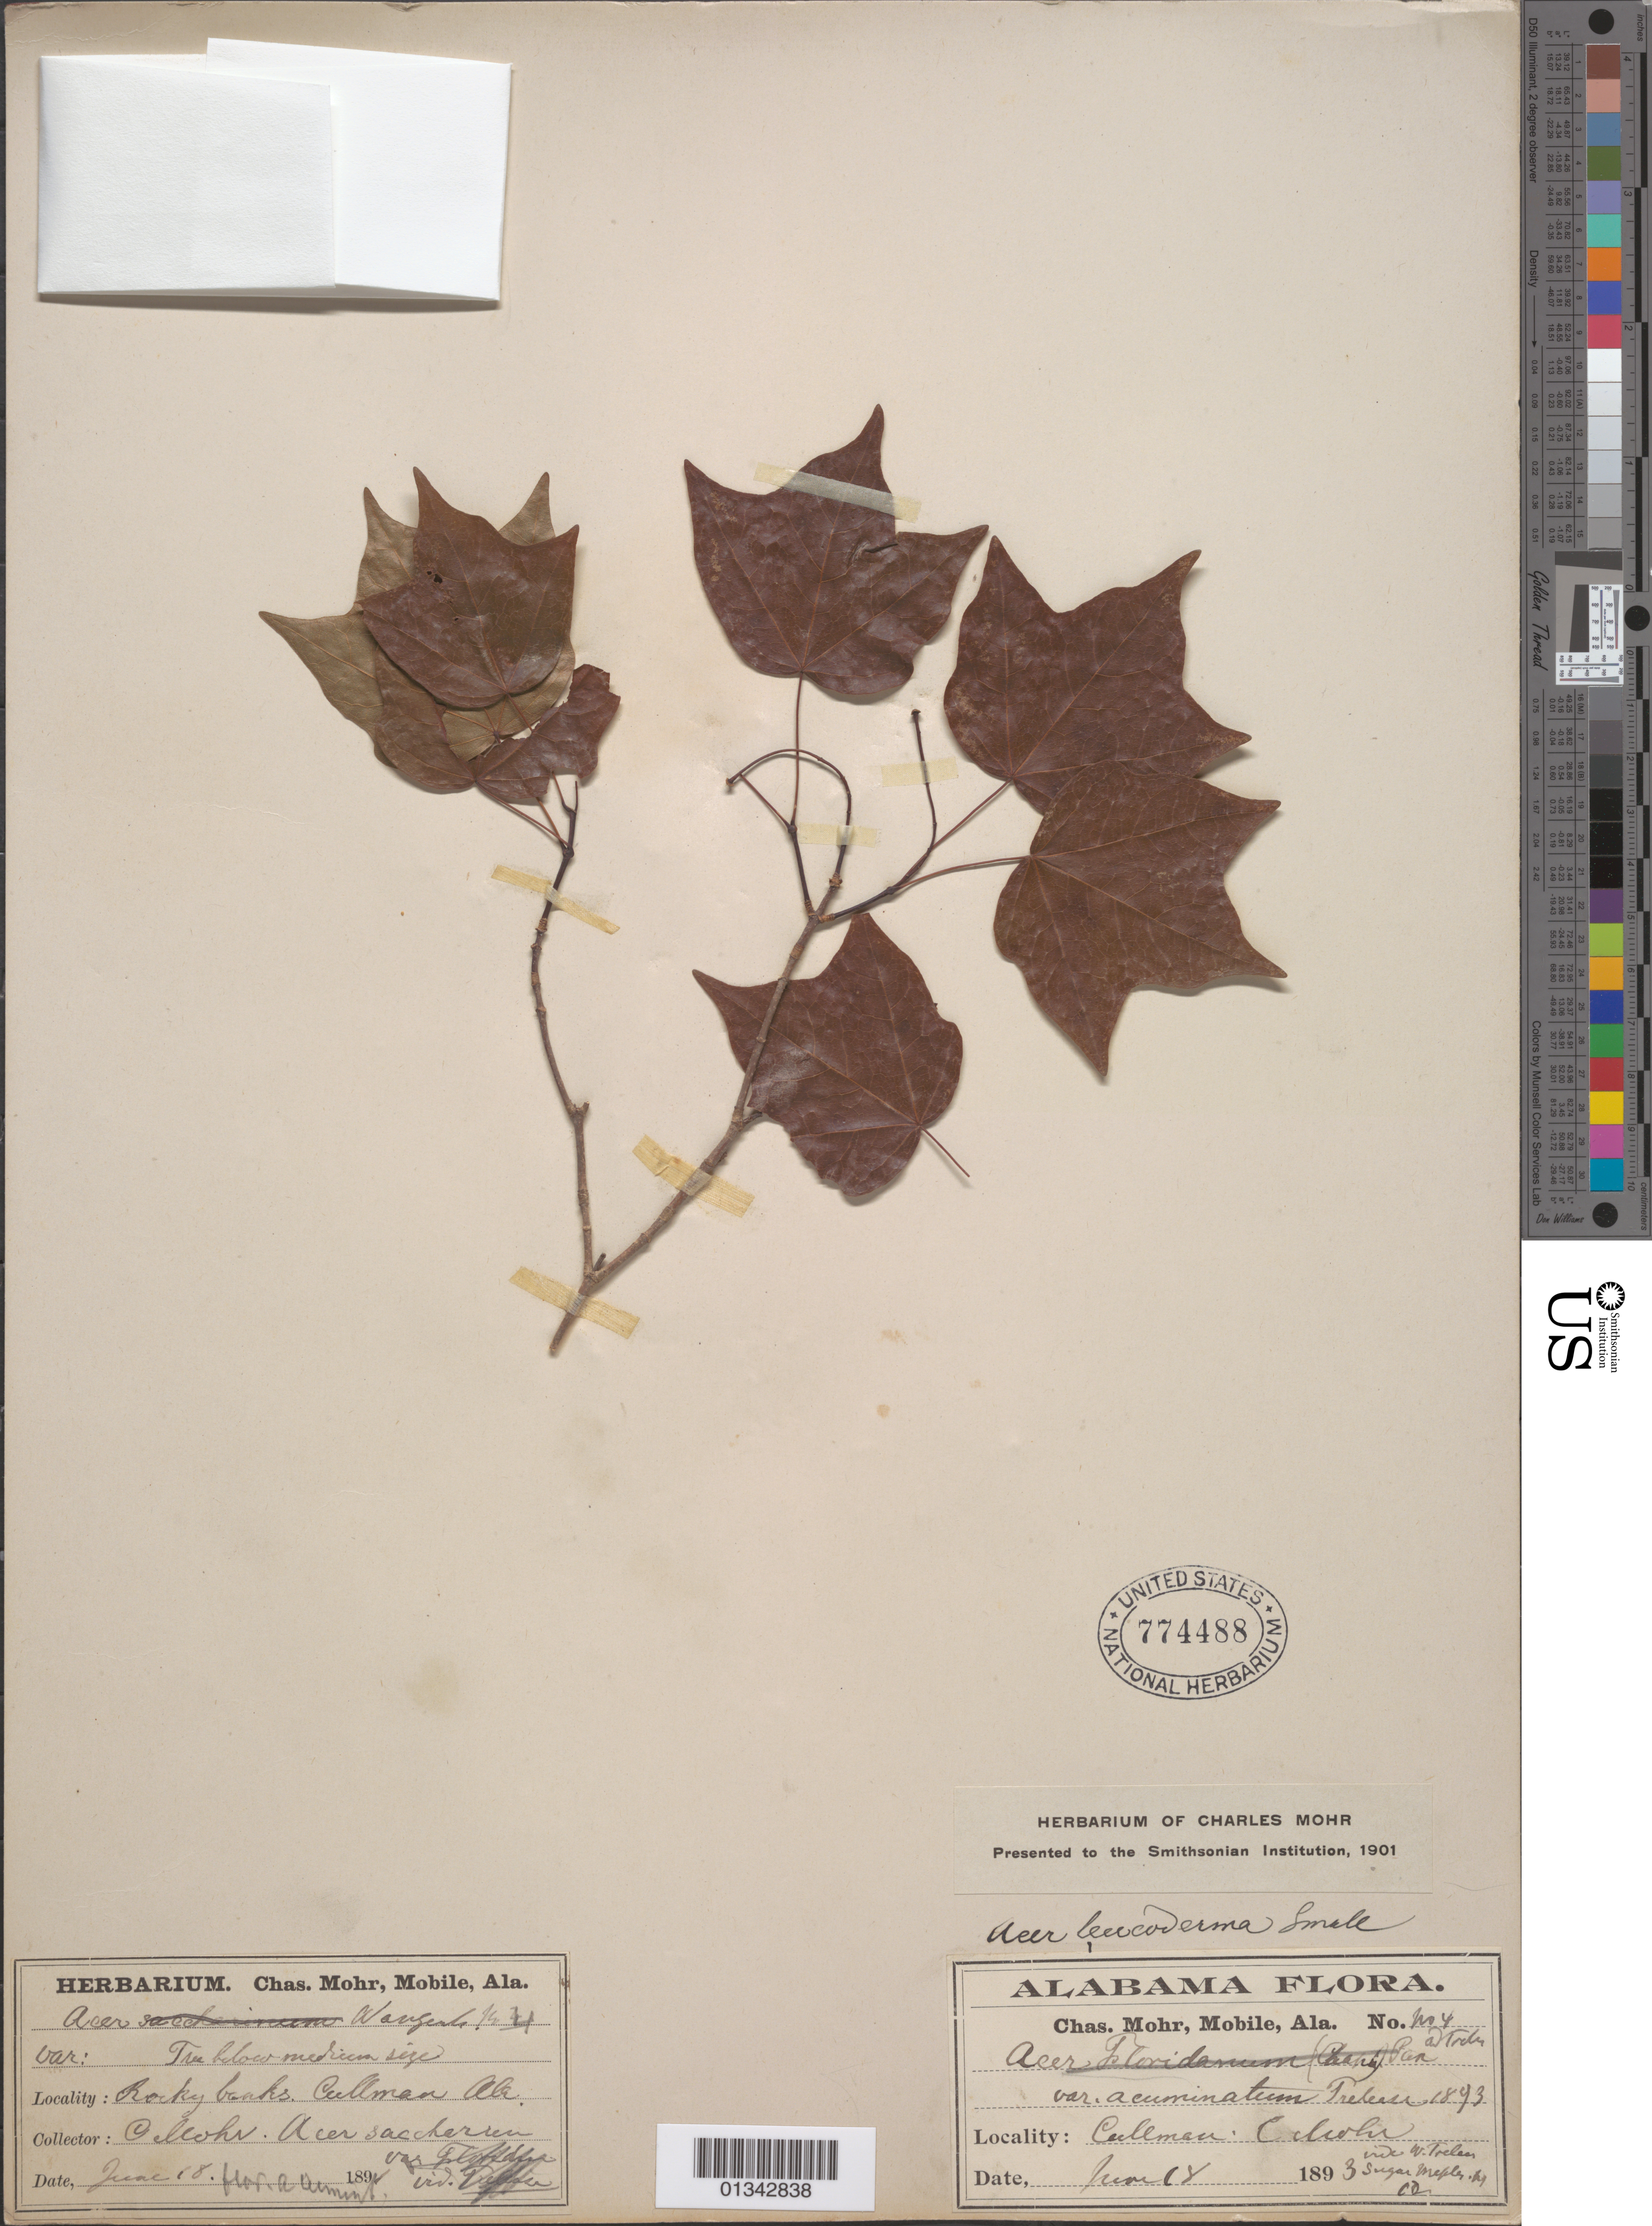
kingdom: Plantae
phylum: Tracheophyta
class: Magnoliopsida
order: Sapindales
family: Sapindaceae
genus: Acer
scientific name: Acer saccharum subsp. leucoderme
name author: (Small) Desmarais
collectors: C. T. Mohr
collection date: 1893-06-18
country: United States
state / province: Alabama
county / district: Cullman County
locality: Cullman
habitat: Rocky banks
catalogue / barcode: US 774488